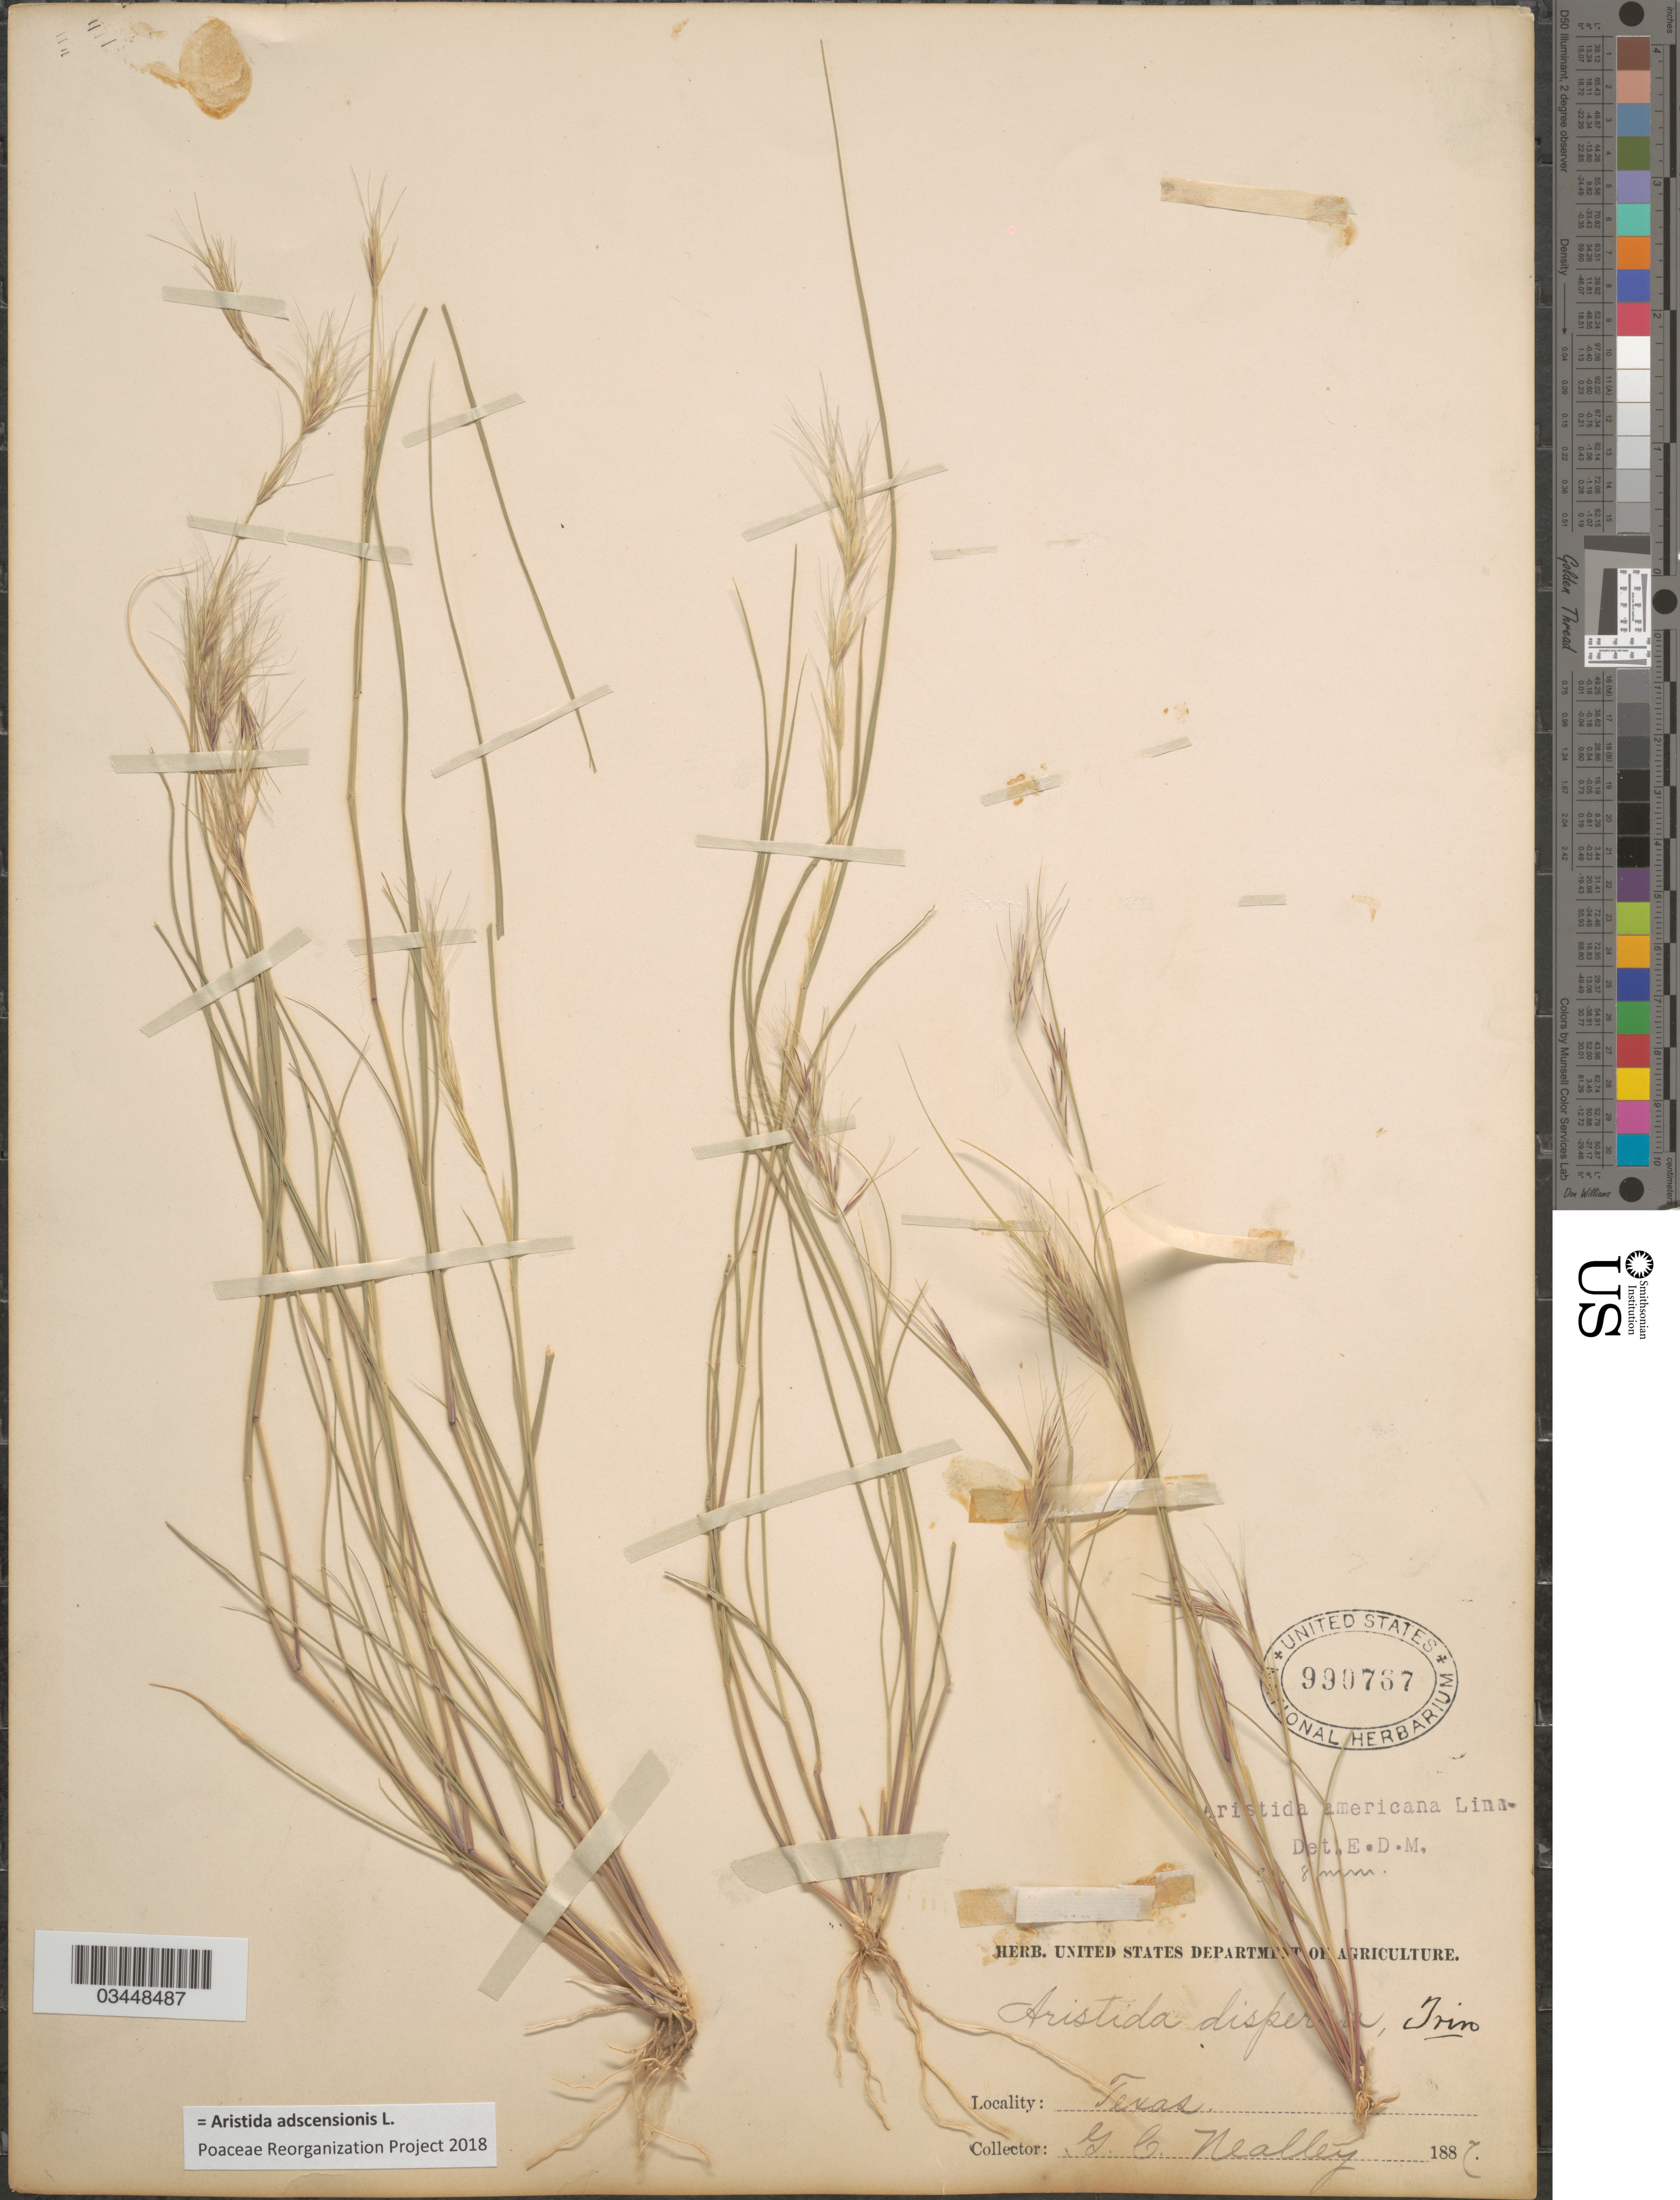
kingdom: Plantae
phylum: Tracheophyta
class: Liliopsida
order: Poales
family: Poaceae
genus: Aristida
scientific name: Aristida adscensionis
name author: L.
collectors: G. C. Nealley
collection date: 1887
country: United States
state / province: Texas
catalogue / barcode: US 990767